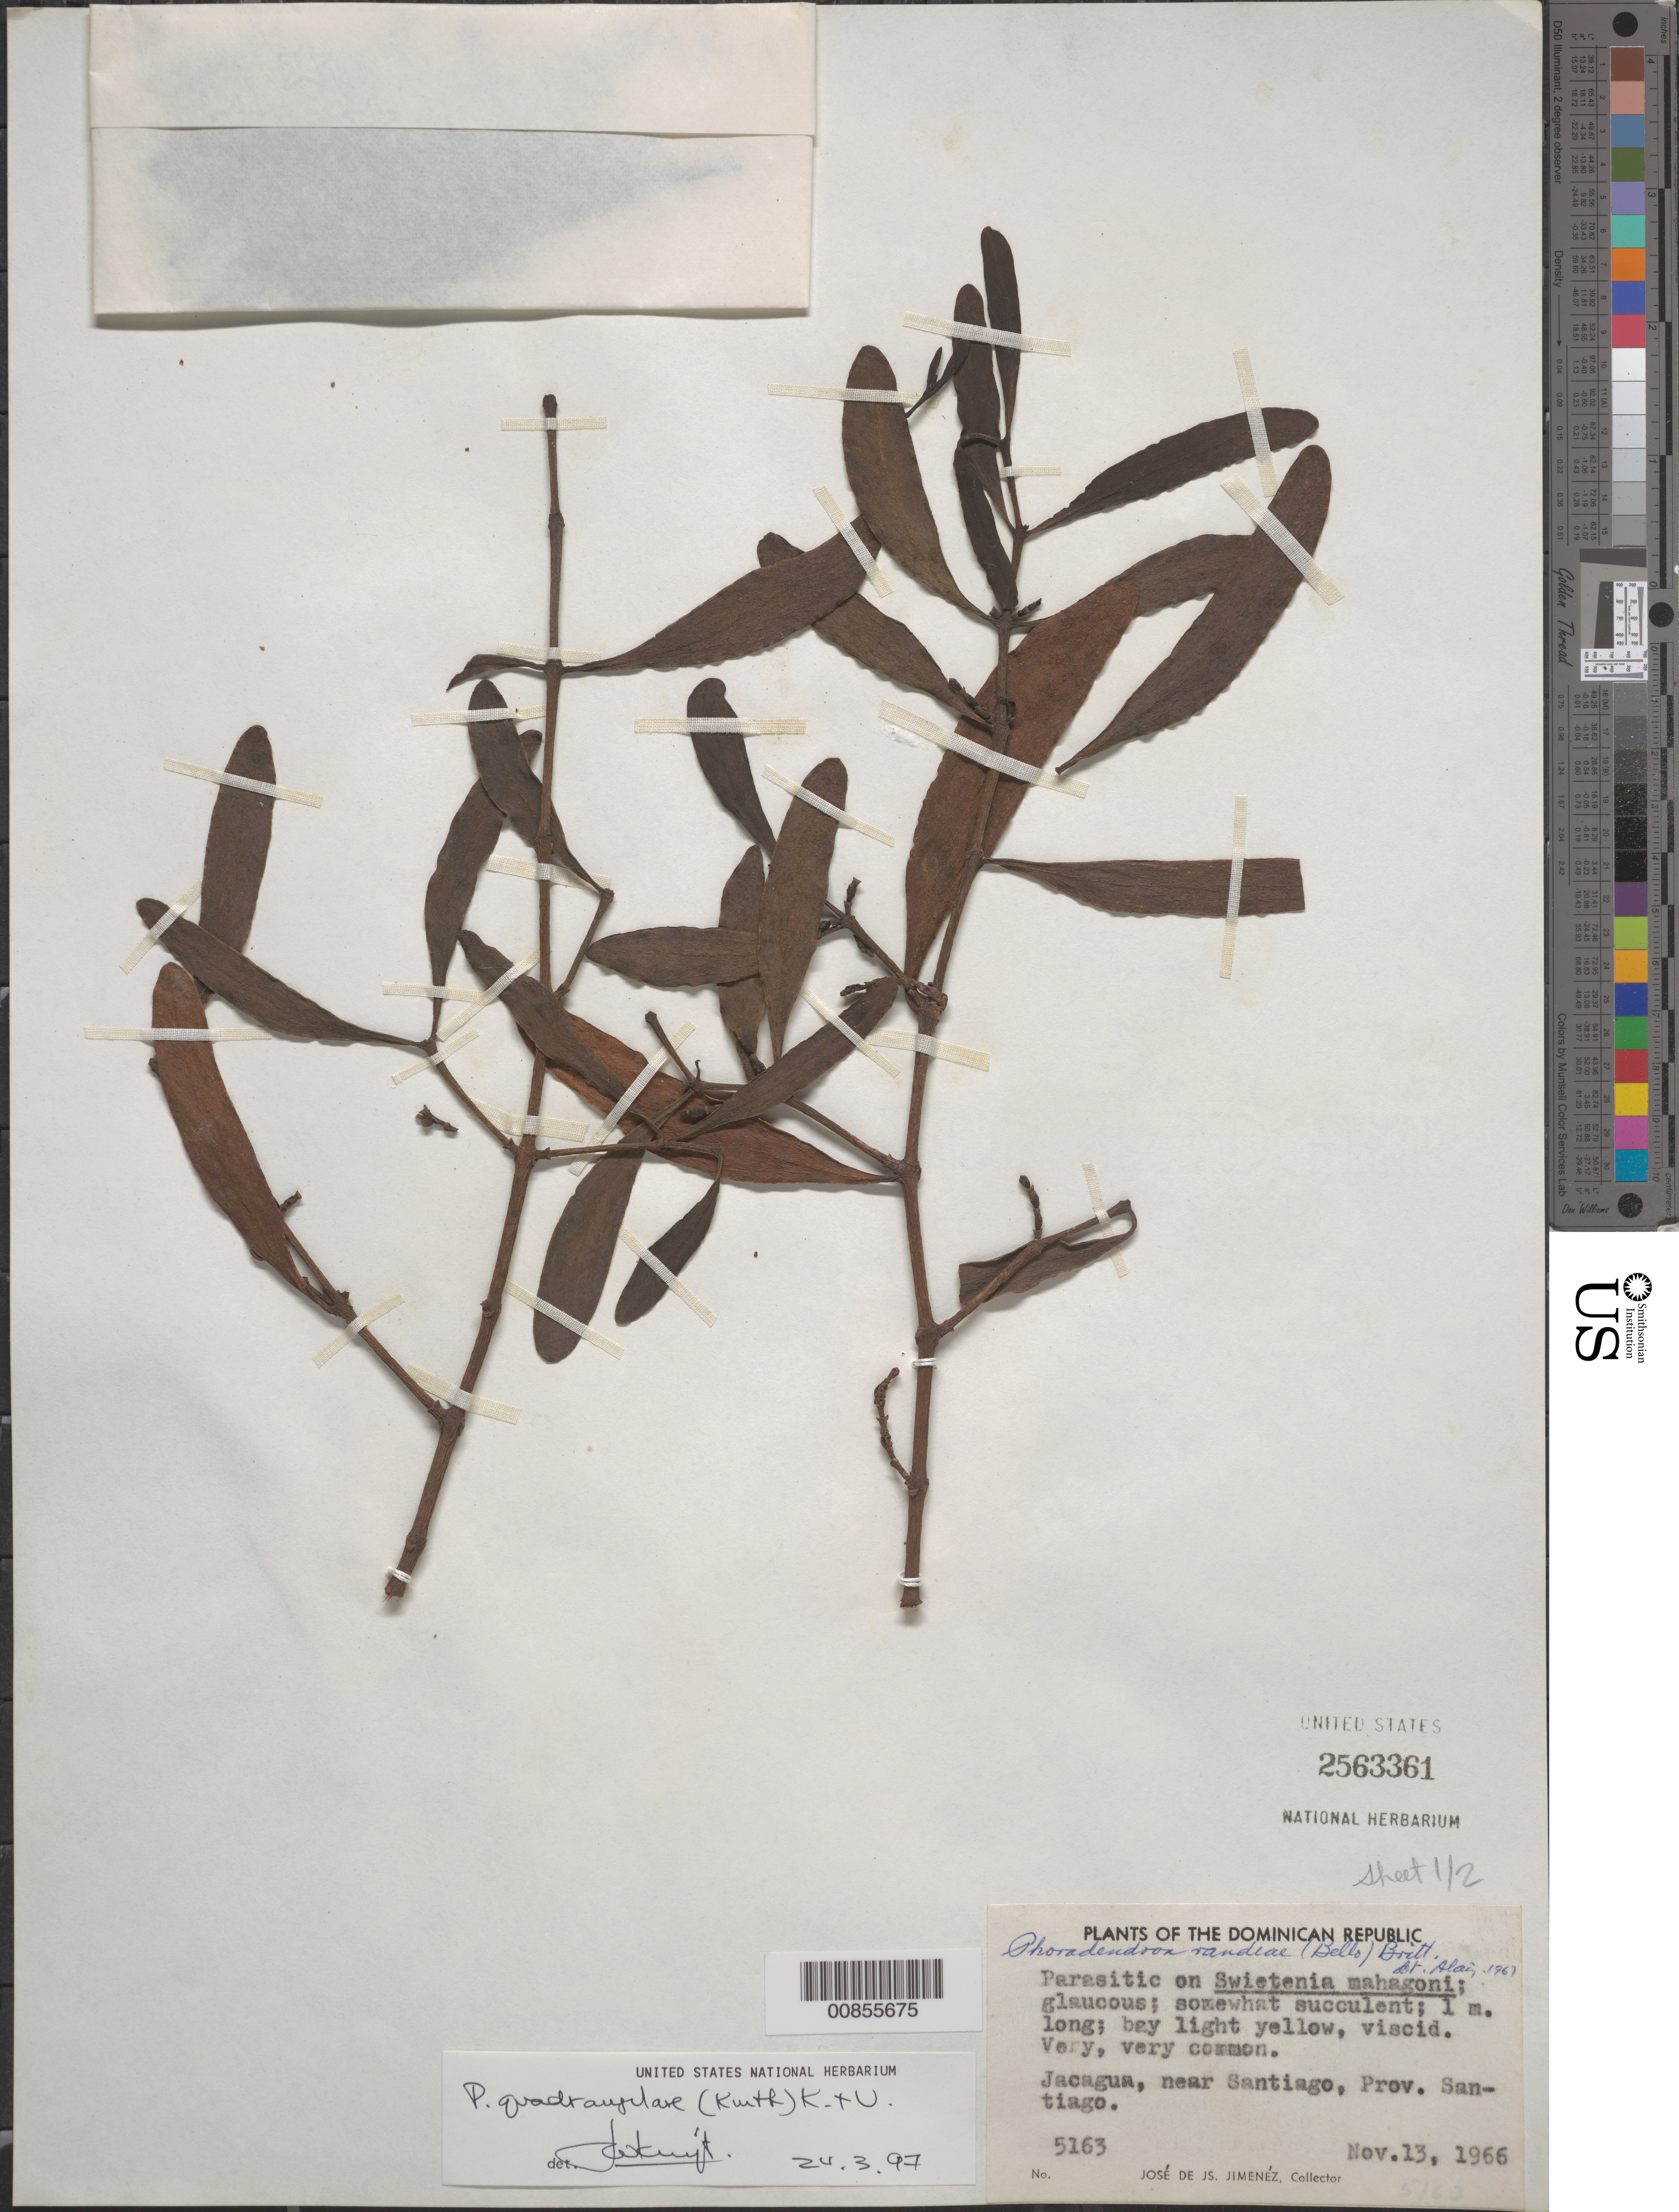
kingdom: Plantae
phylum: Tracheophyta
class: Magnoliopsida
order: Santalales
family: Viscaceae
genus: Phoradendron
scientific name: Phoradendron haitiense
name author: Urb.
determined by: Caraballo-Ortiz, Marcos A., (MISS), University of Mississippi (UNITED STATES)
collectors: J. J. Jiménez Almonte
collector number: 5163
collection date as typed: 13 Nov 1966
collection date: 1966-11-13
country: Dominican Republic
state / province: Santiago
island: Hispaniola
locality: Jacagua, near Santiago.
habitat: On Swietenia mahagoni.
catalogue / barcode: US 2563361